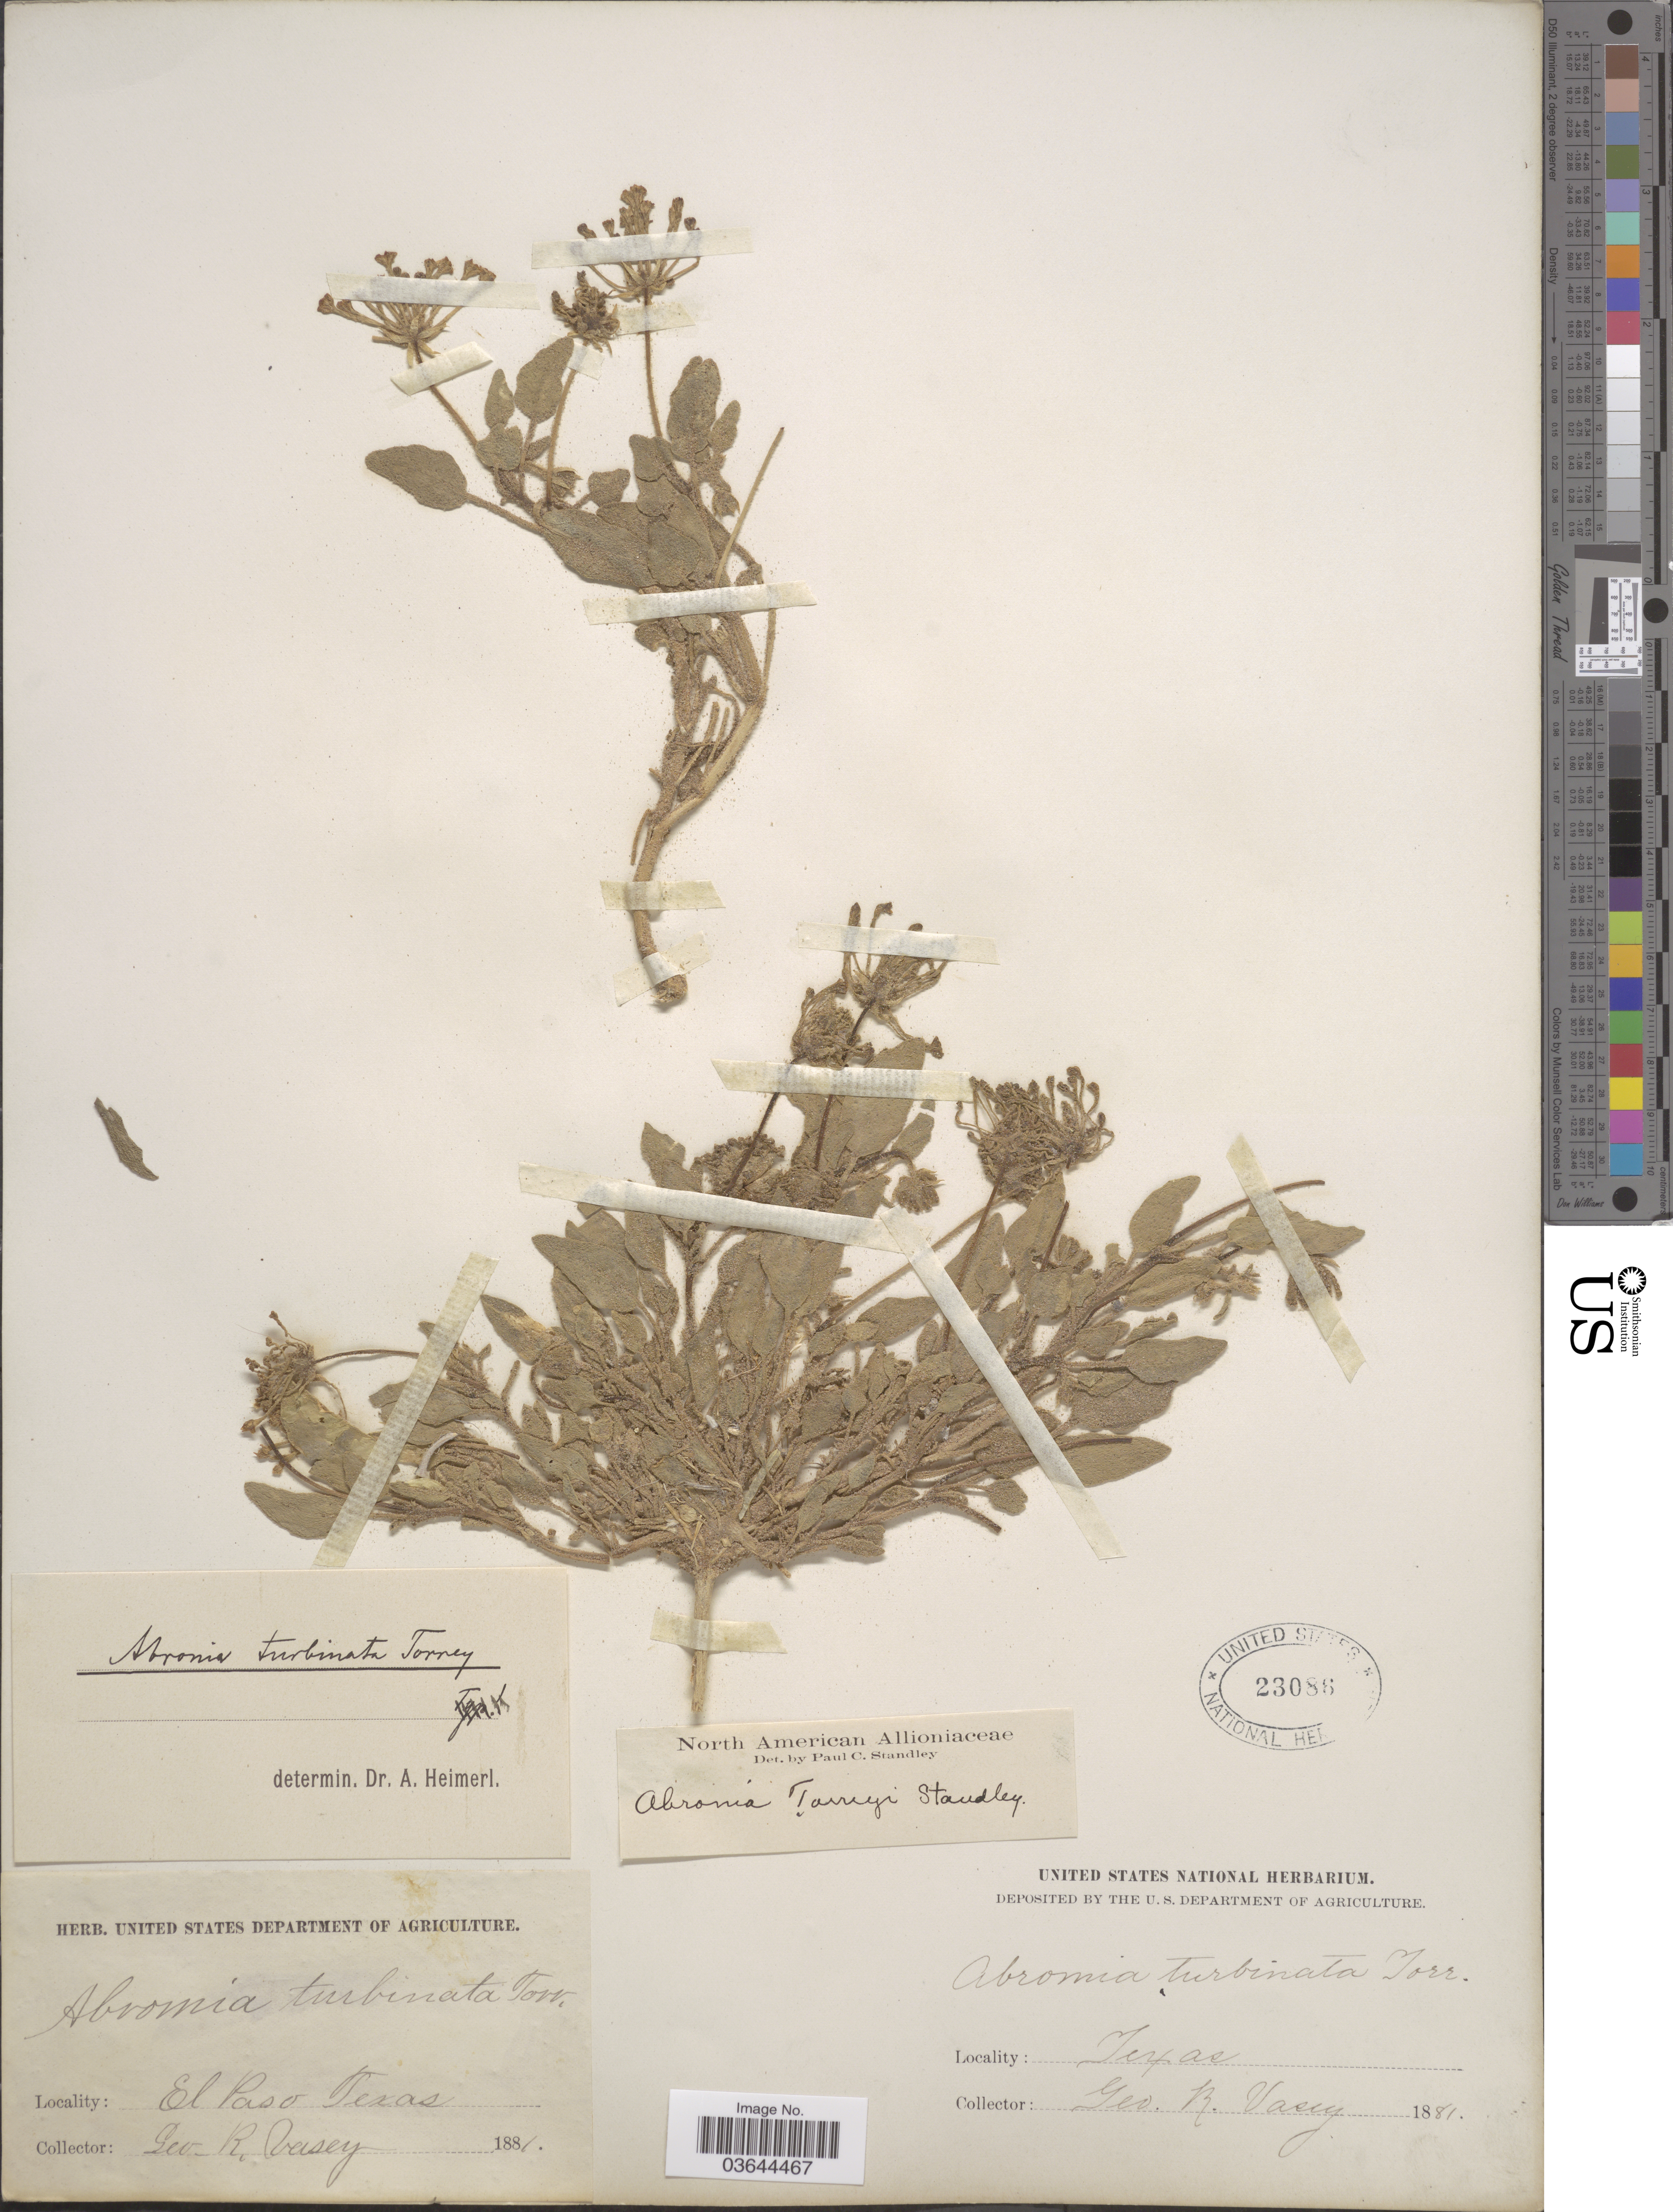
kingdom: Plantae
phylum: Tracheophyta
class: Magnoliopsida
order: Caryophyllales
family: Nyctaginaceae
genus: Abronia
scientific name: Abronia angustifolia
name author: Greene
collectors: G. R. Vasey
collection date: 1881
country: United States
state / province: Texas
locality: El Paso.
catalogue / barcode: US 23086